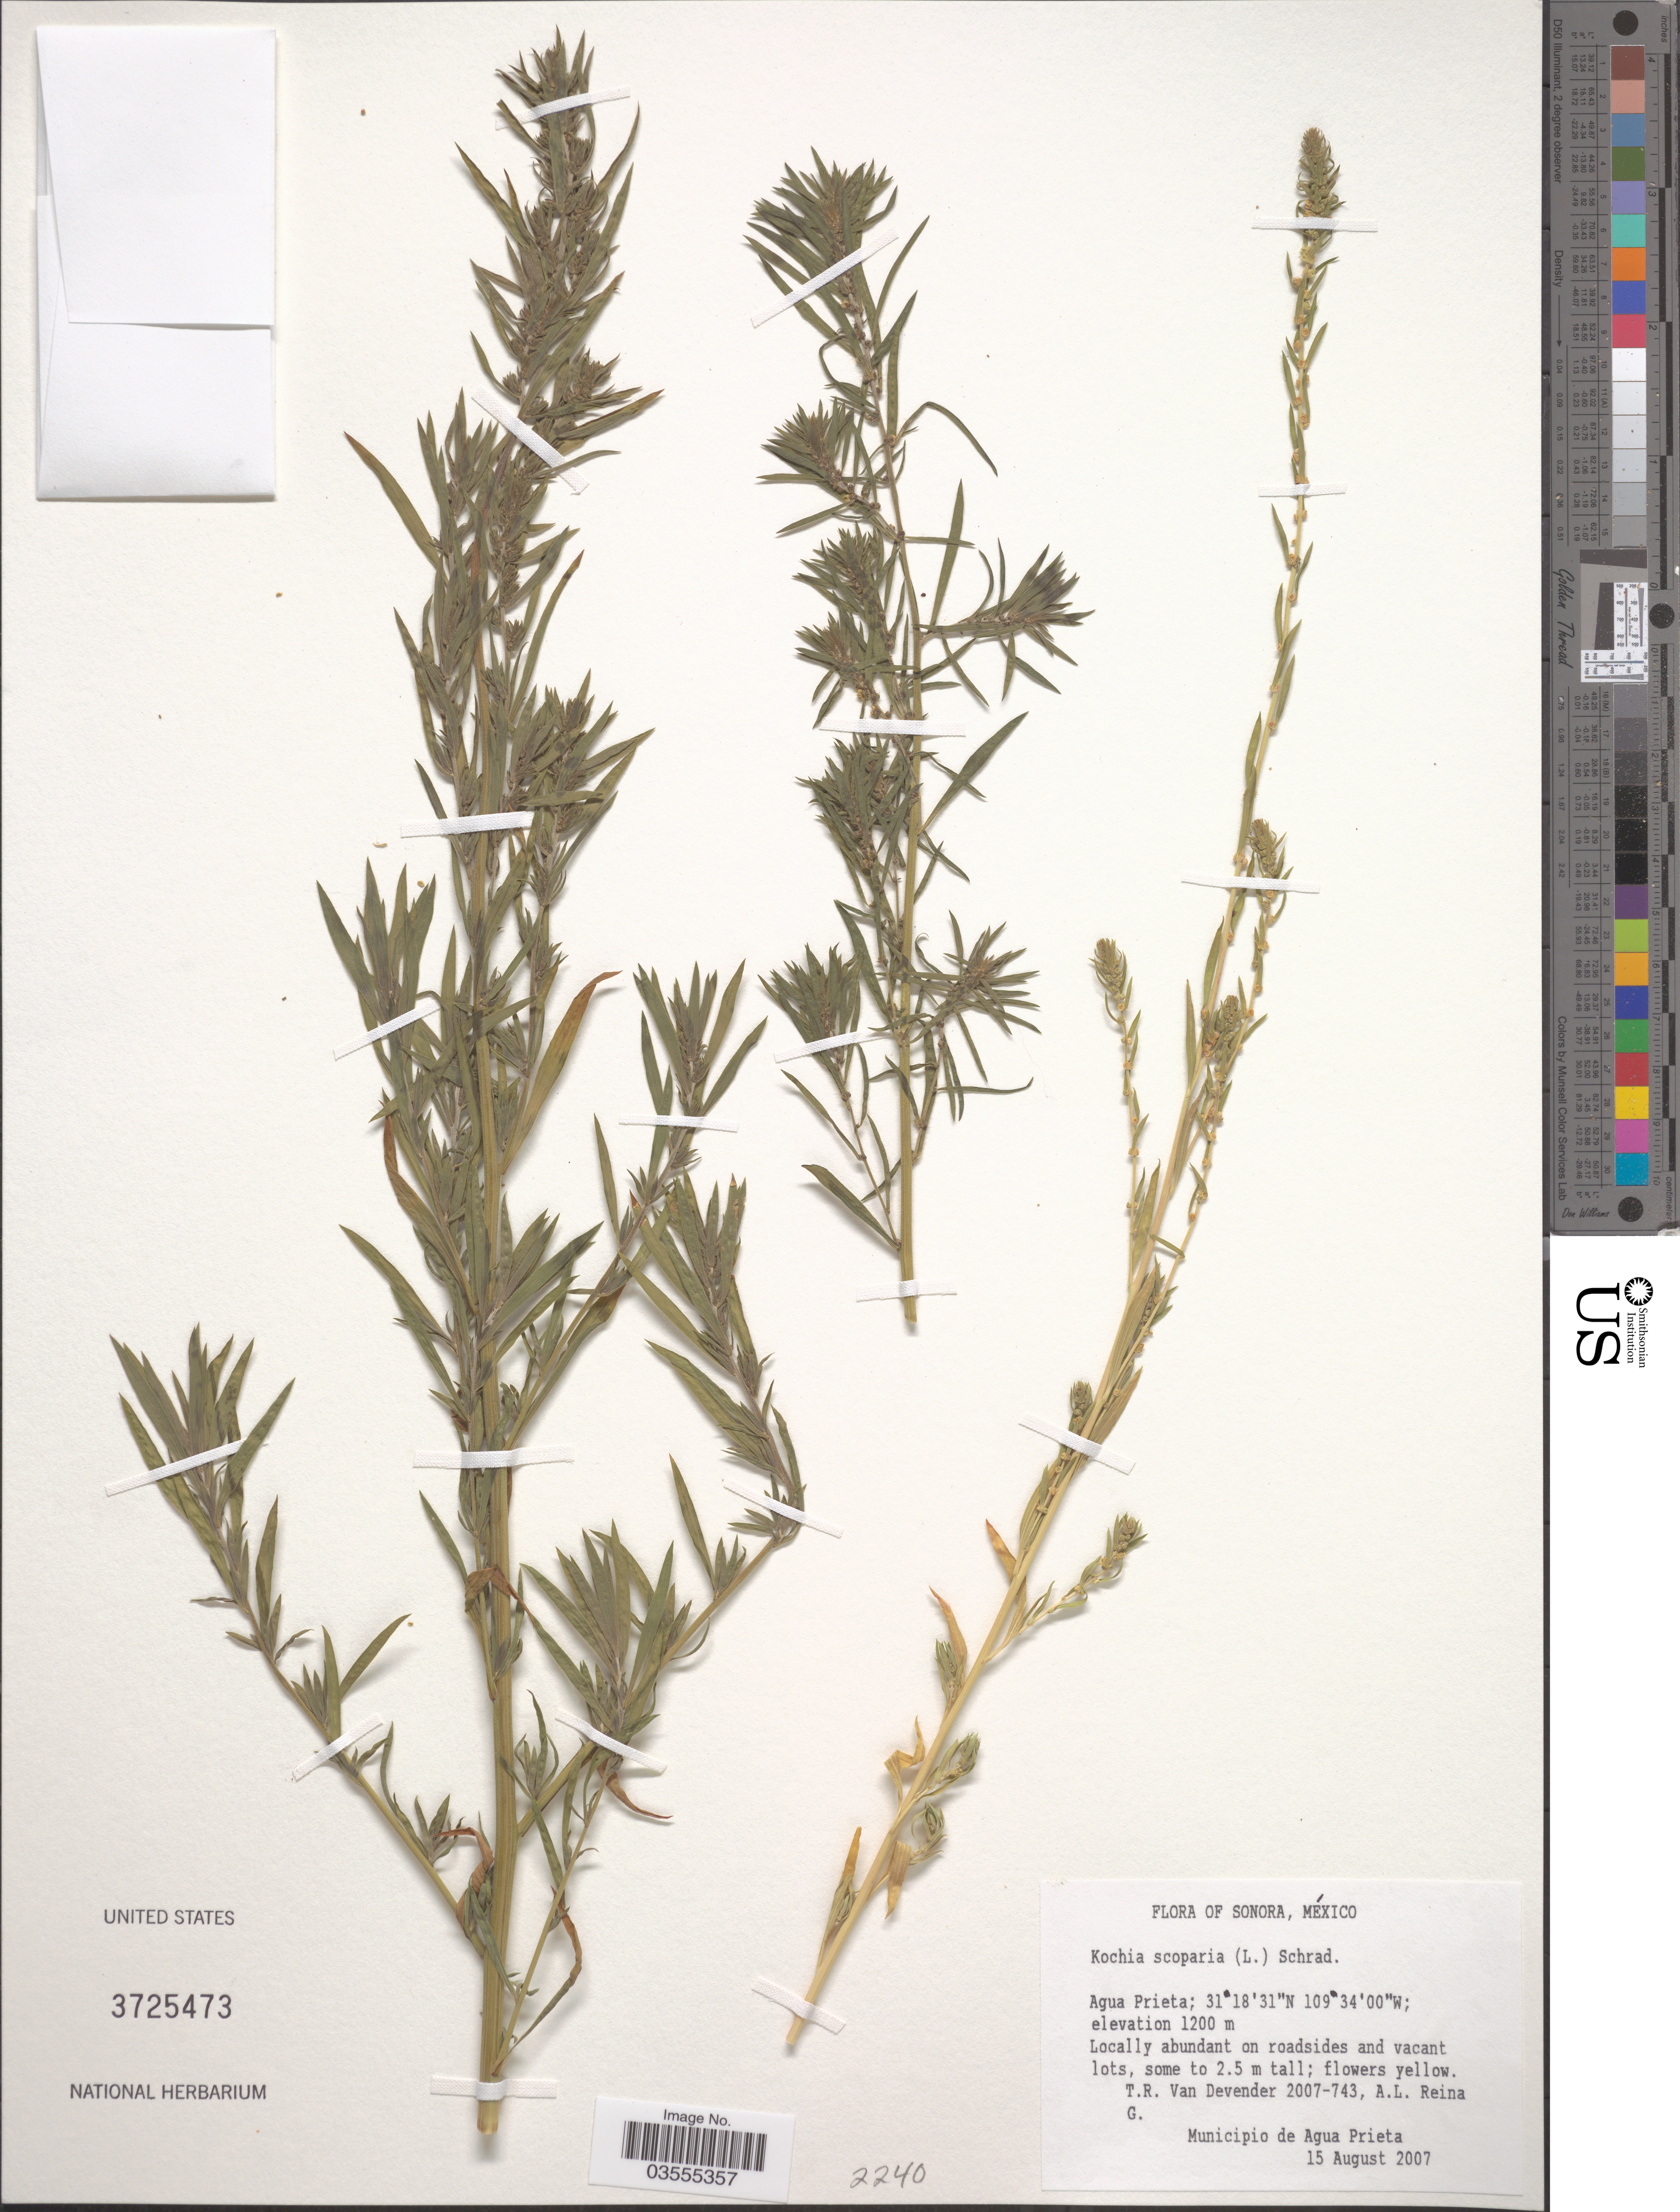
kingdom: Plantae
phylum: Tracheophyta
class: Magnoliopsida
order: Caryophyllales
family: Amaranthaceae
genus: Bassia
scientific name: Bassia scoparia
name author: (L.) Voss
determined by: U.S. National Herbarium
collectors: T. R. Van Devender & A. L. Reina G.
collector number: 2007-743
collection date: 2007-08-15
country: Mexico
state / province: Sonora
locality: Agua Prieta. Municipio de Agua Prieta.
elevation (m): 1200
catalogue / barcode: US 3725473